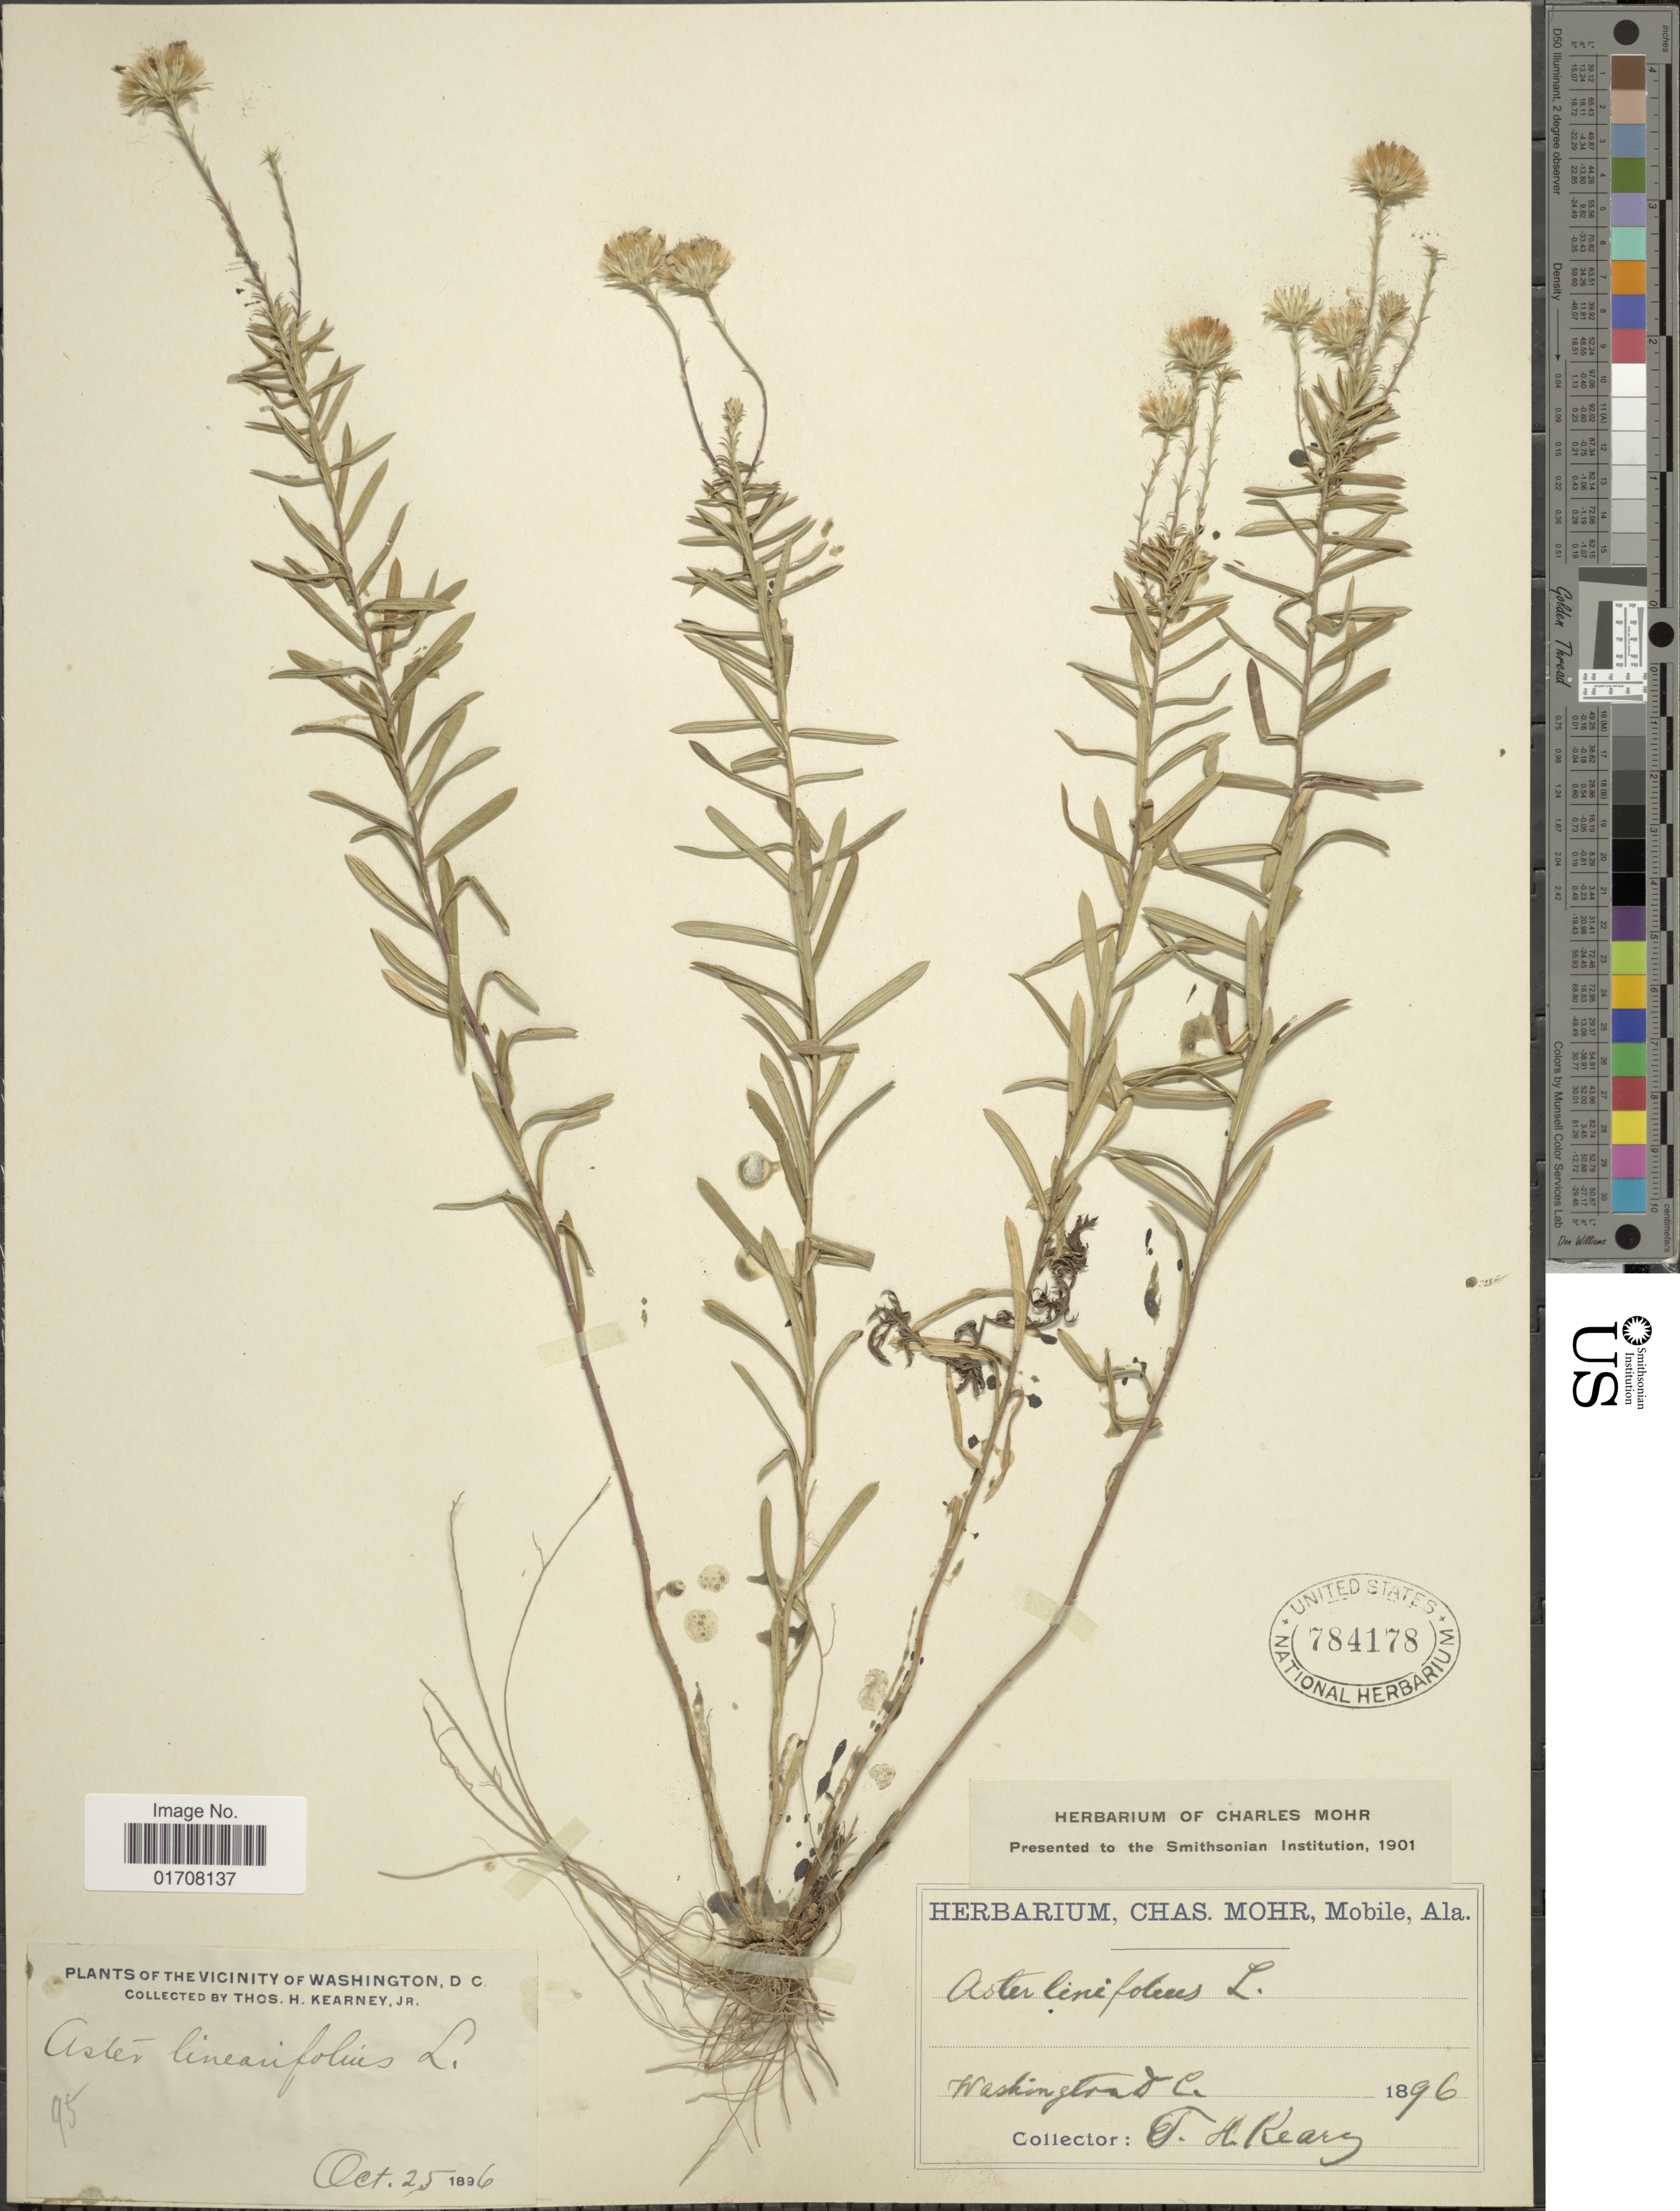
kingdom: Plantae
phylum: Tracheophyta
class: Magnoliopsida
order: Asterales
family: Asteraceae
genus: Ionactis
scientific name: Ionactis linariifolia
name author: (L.) Greene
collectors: T. H. Kearney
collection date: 1896-10-25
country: United States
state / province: District of Columbia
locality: The Vicinity of Washington DC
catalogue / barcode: US 784178